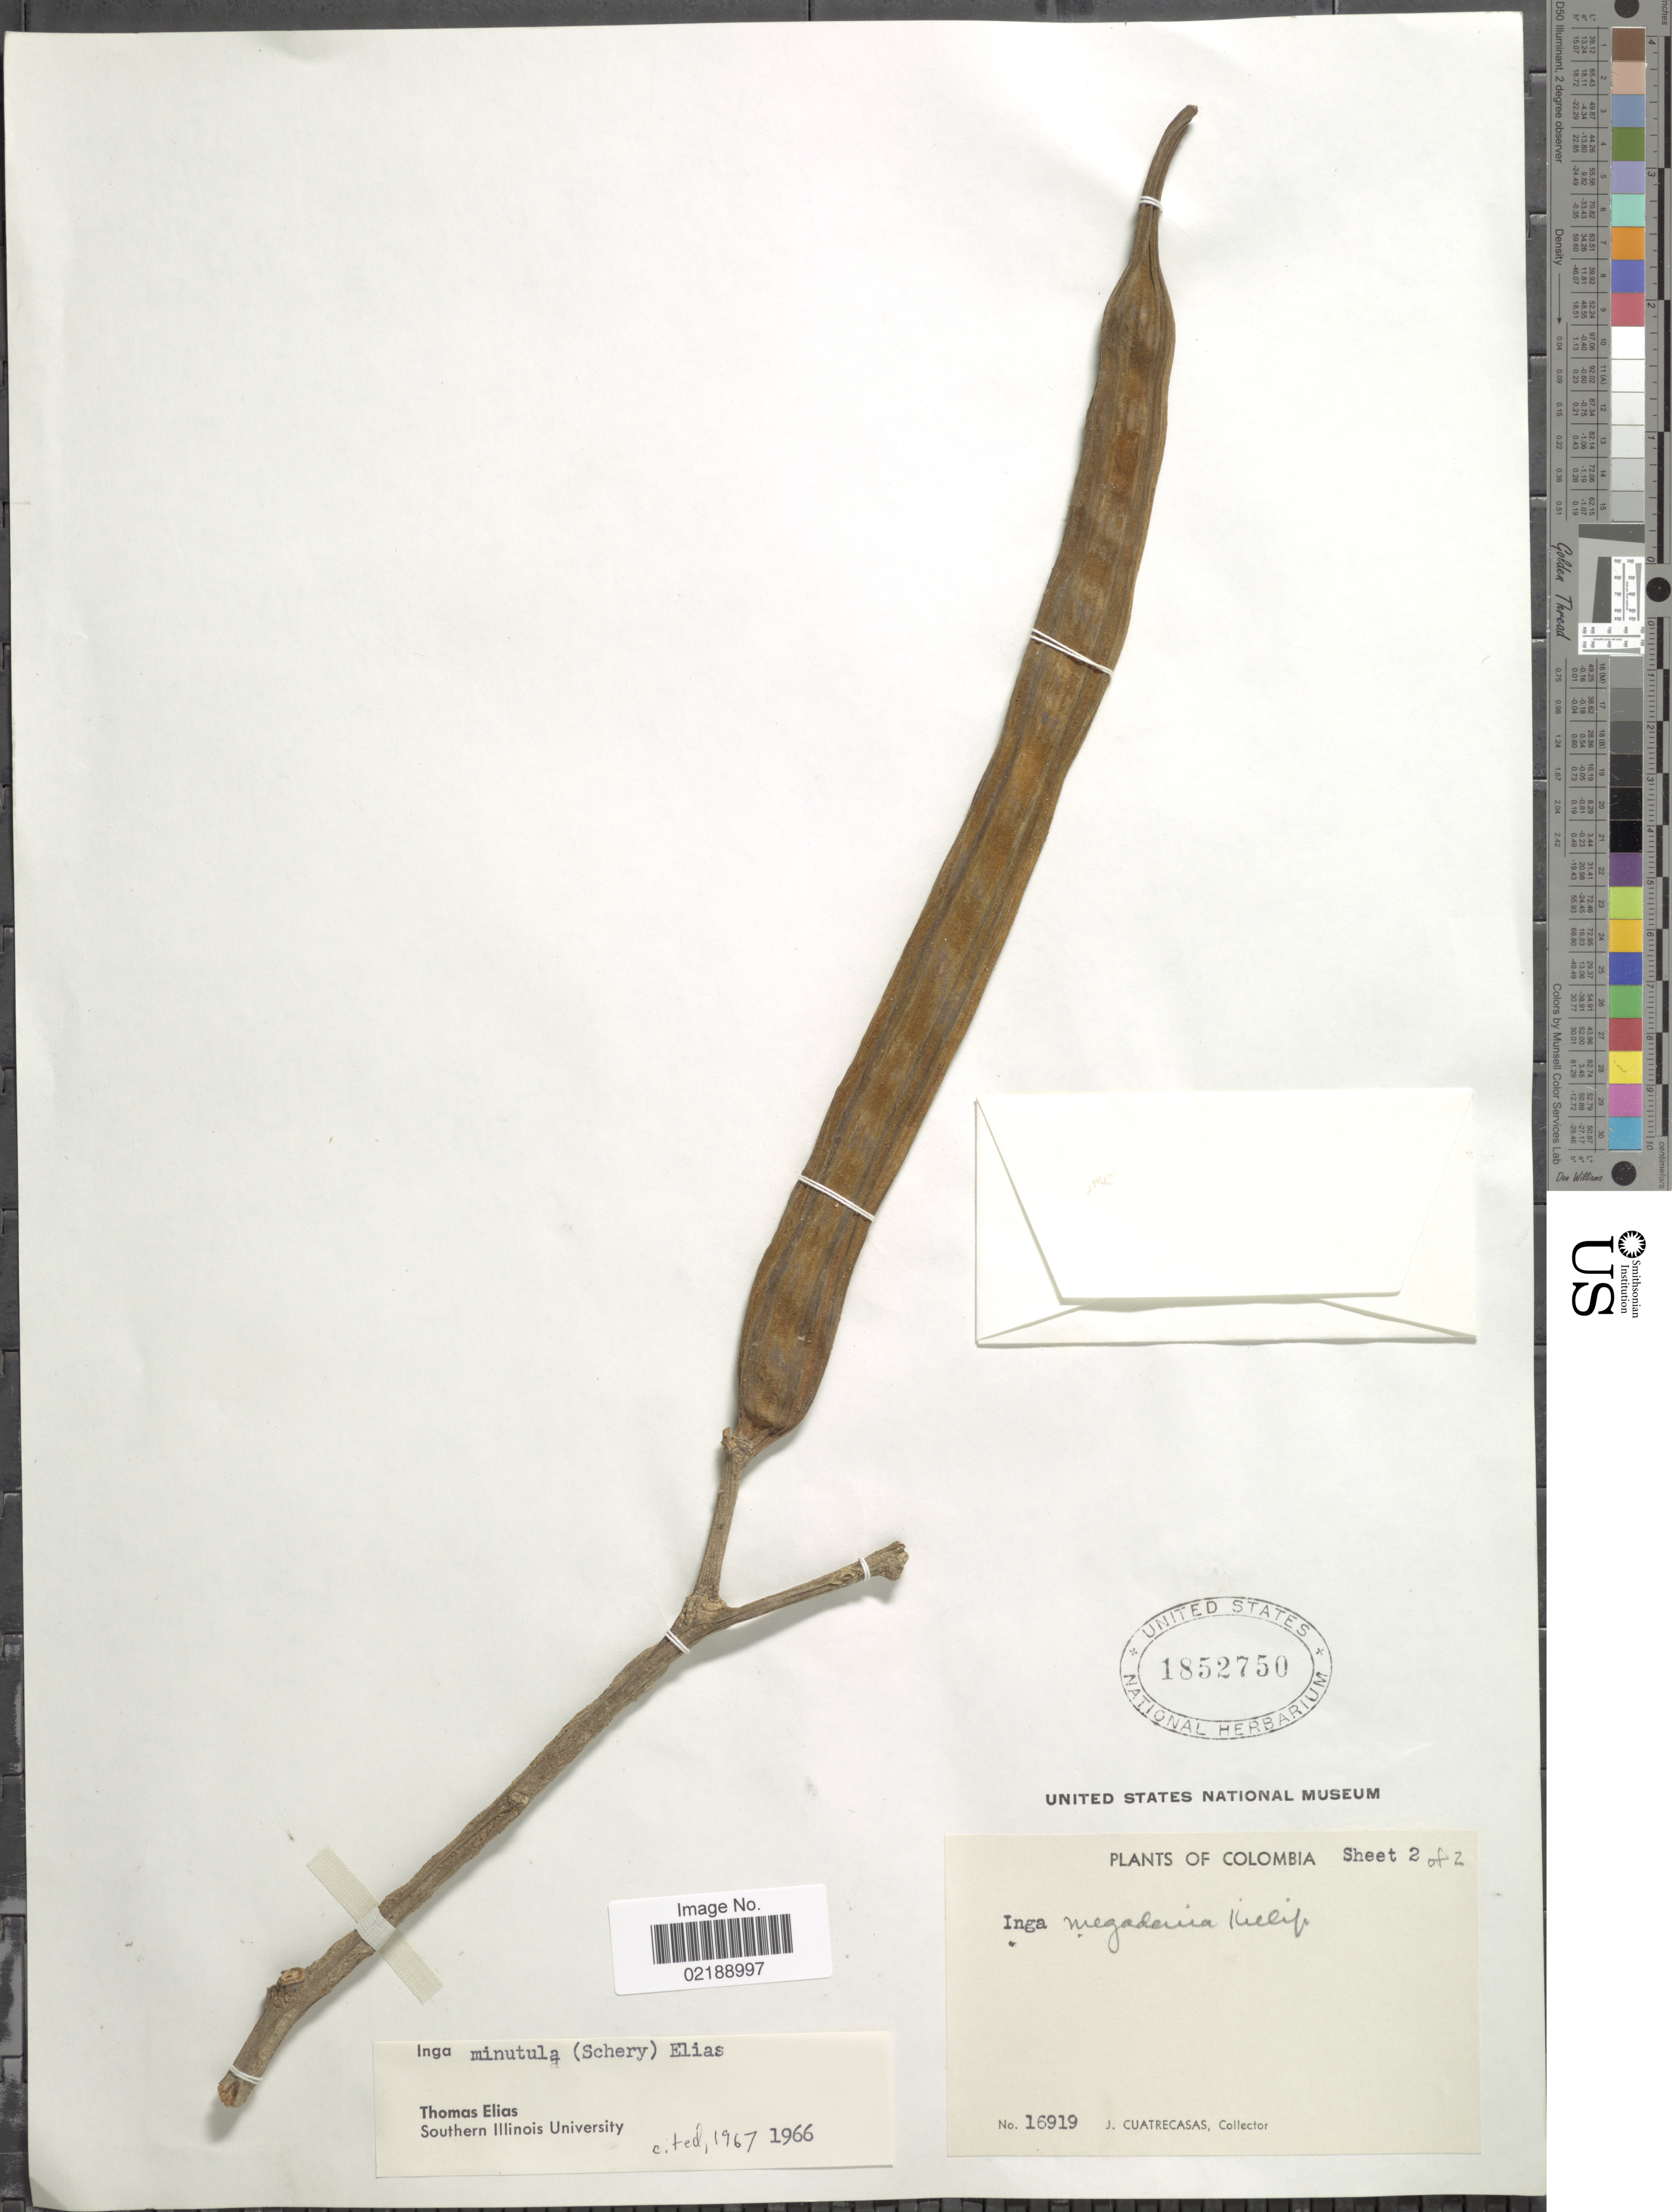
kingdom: Plantae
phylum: Tracheophyta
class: Magnoliopsida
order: Fabales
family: Fabaceae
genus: Inga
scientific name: Inga oerstediana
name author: Benth.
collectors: J. Cuatrecasas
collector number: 16919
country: Colombia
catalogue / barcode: US 1852750